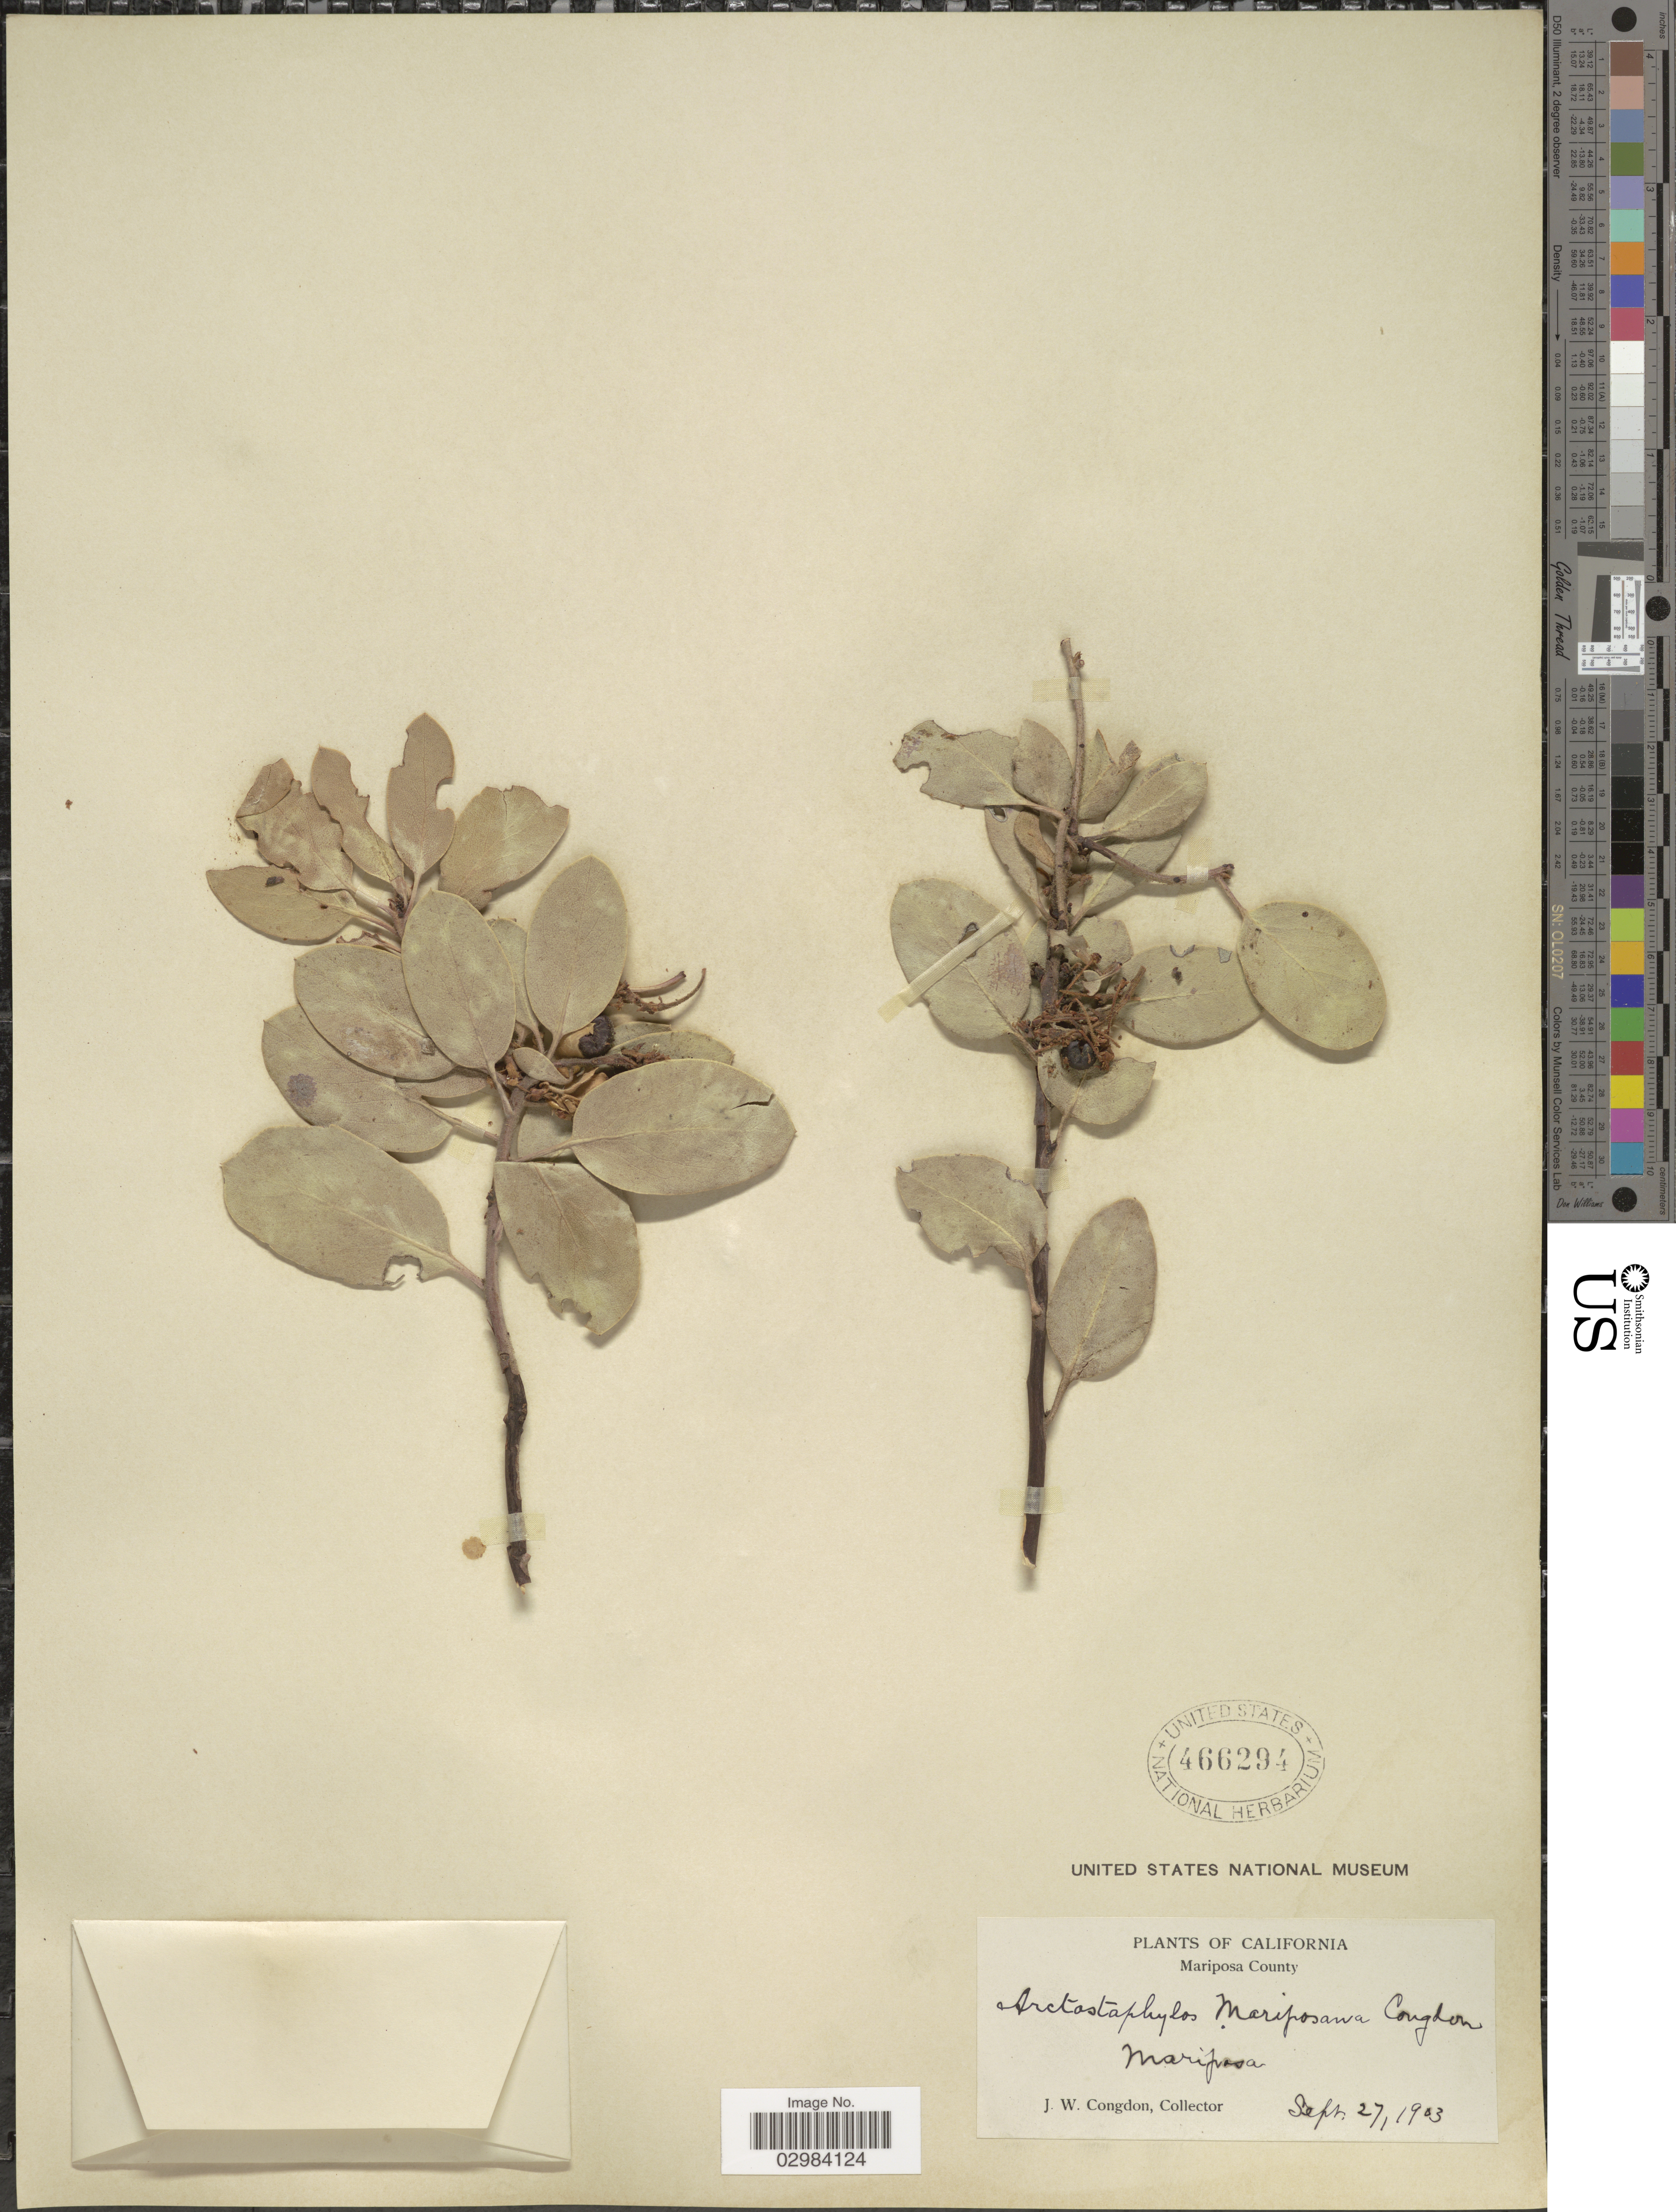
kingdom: Plantae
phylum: Tracheophyta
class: Magnoliopsida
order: Ericales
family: Ericaceae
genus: Arctostaphylos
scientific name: Arctostaphylos mariposa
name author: Dudley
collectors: J. W. Congdon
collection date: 1903-09-27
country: United States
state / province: California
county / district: Mariposa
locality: Mariposa County, Mariposa.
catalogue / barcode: US 466294